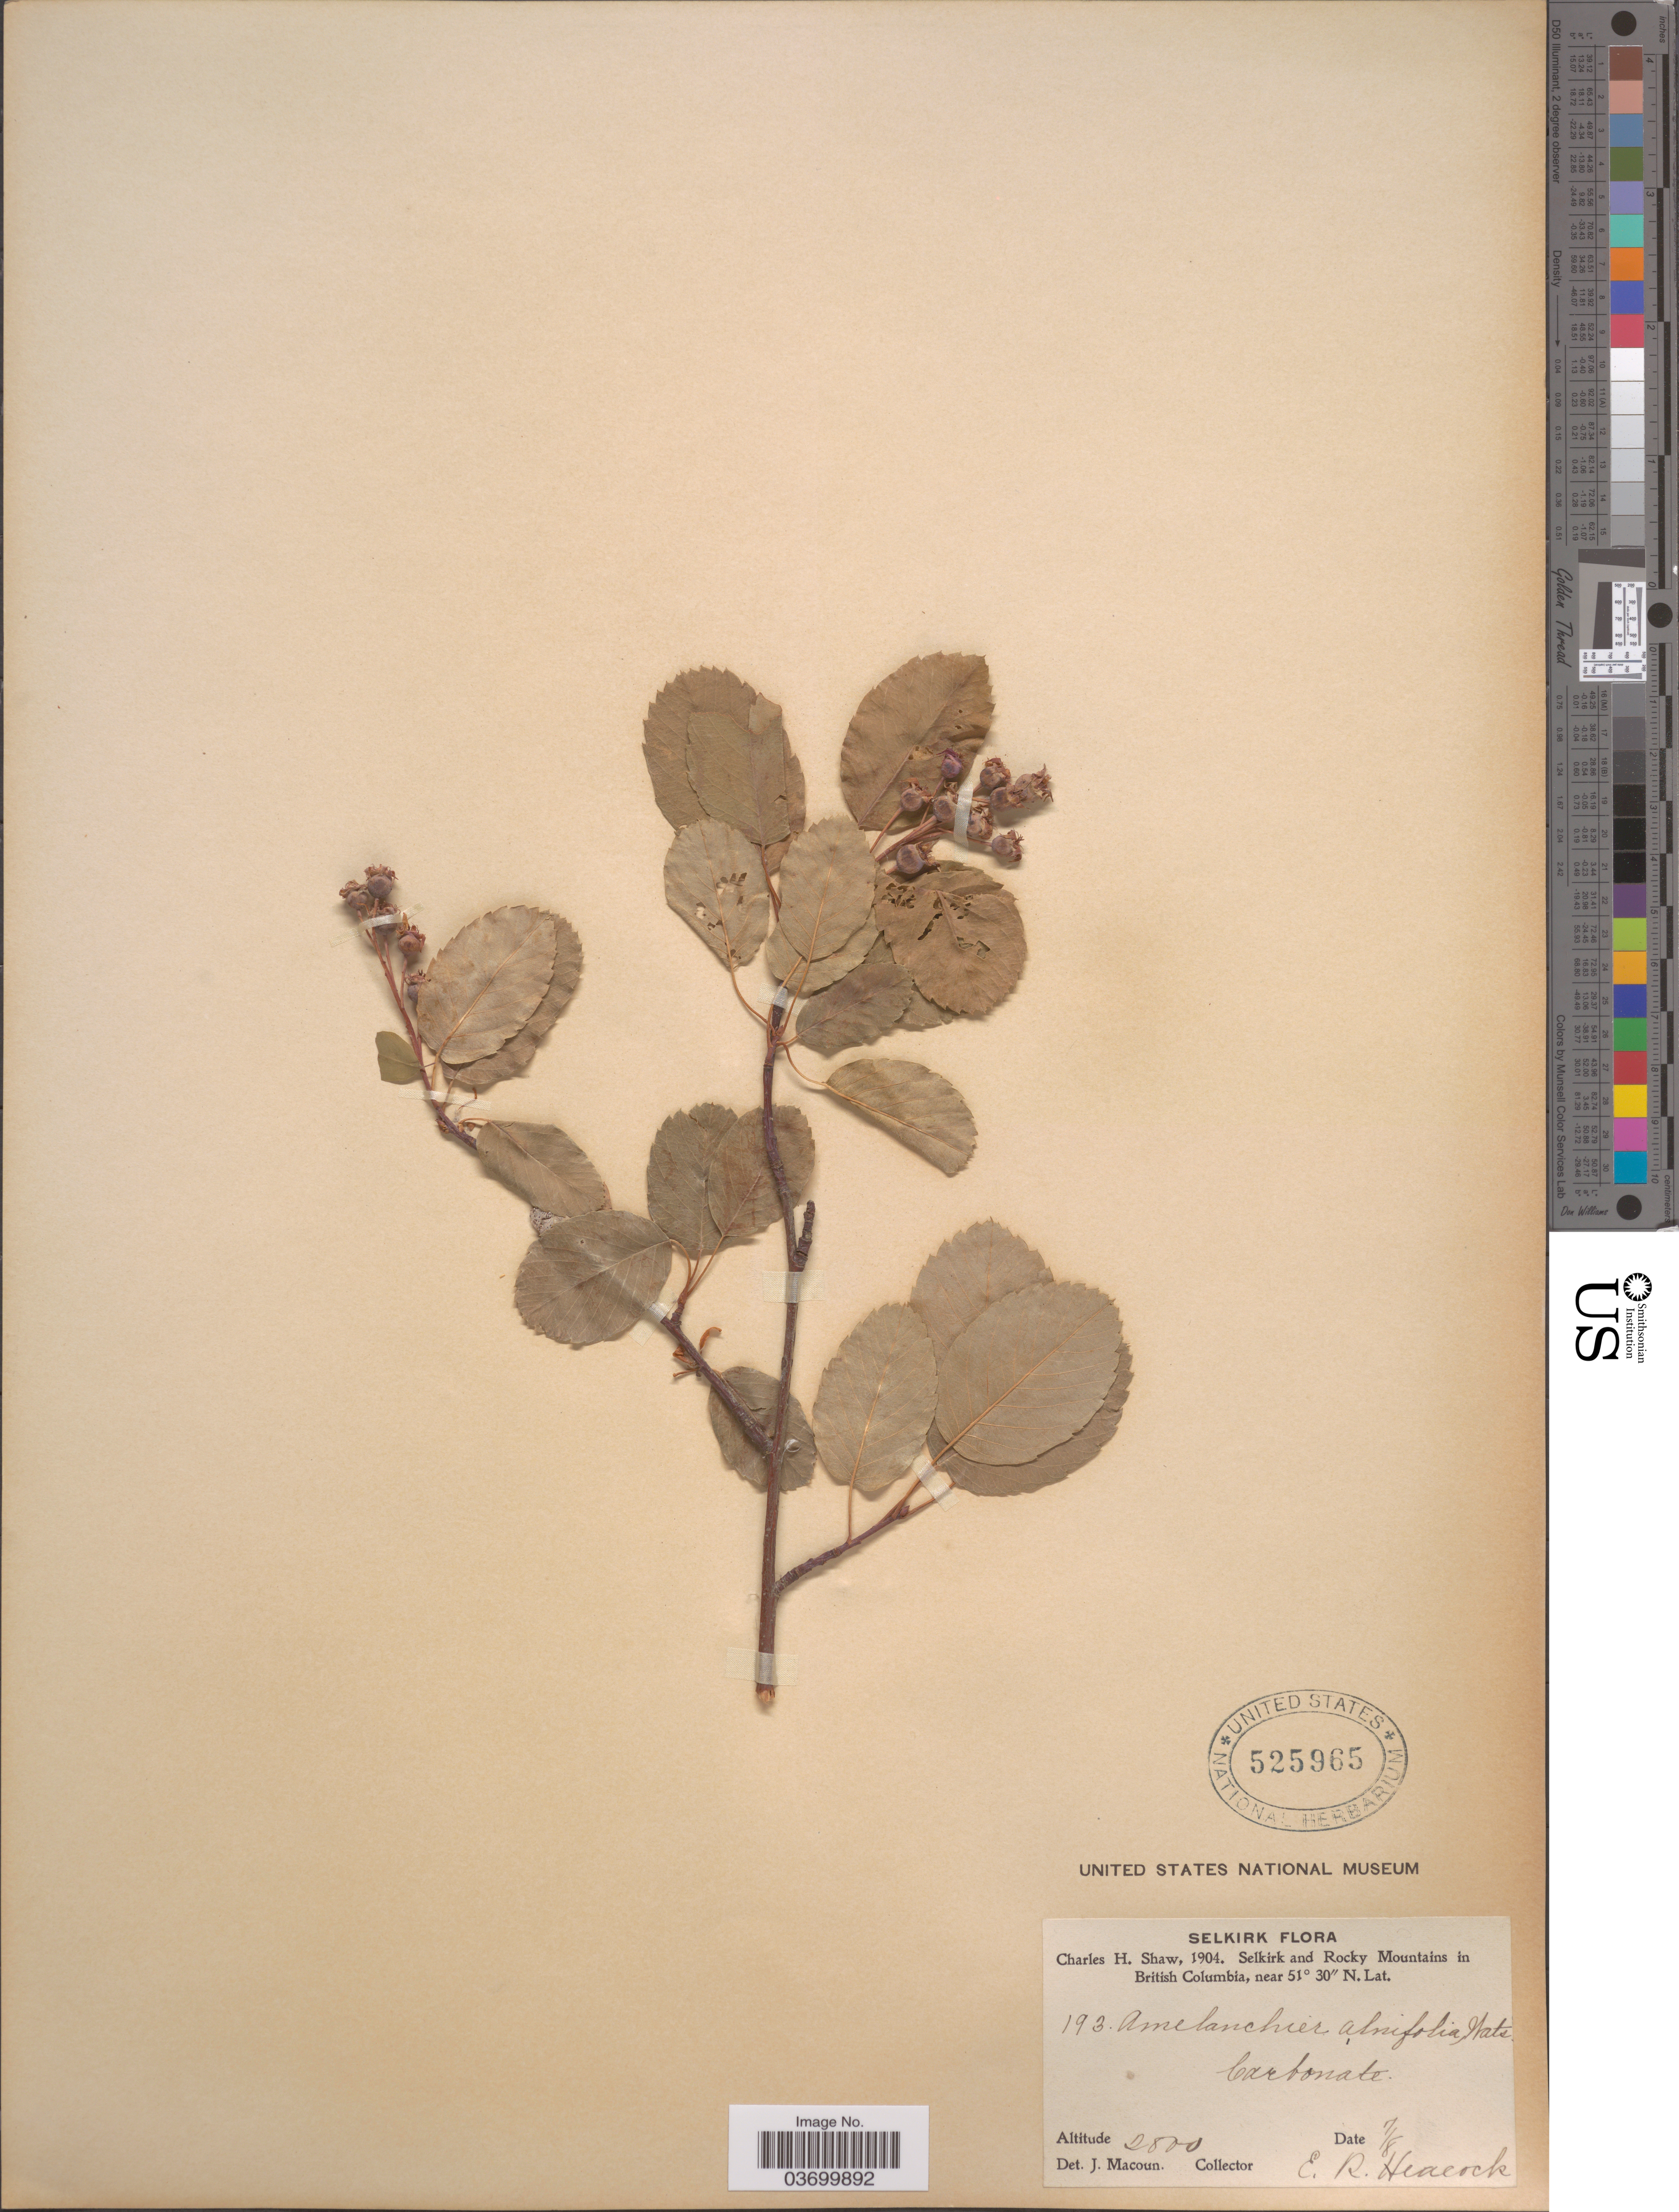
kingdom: Plantae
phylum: Tracheophyta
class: Magnoliopsida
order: Rosales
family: Rosaceae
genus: Amelanchier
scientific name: Amelanchier alnifolia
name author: (Nutt.) Nutt. ex M. Roem.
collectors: E. Heacock & C. H. Shaw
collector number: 193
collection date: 1904-07-08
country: Canada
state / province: British Columbia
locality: Selkirk. And Rocky Mountains. Carbonate.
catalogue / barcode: US 525965